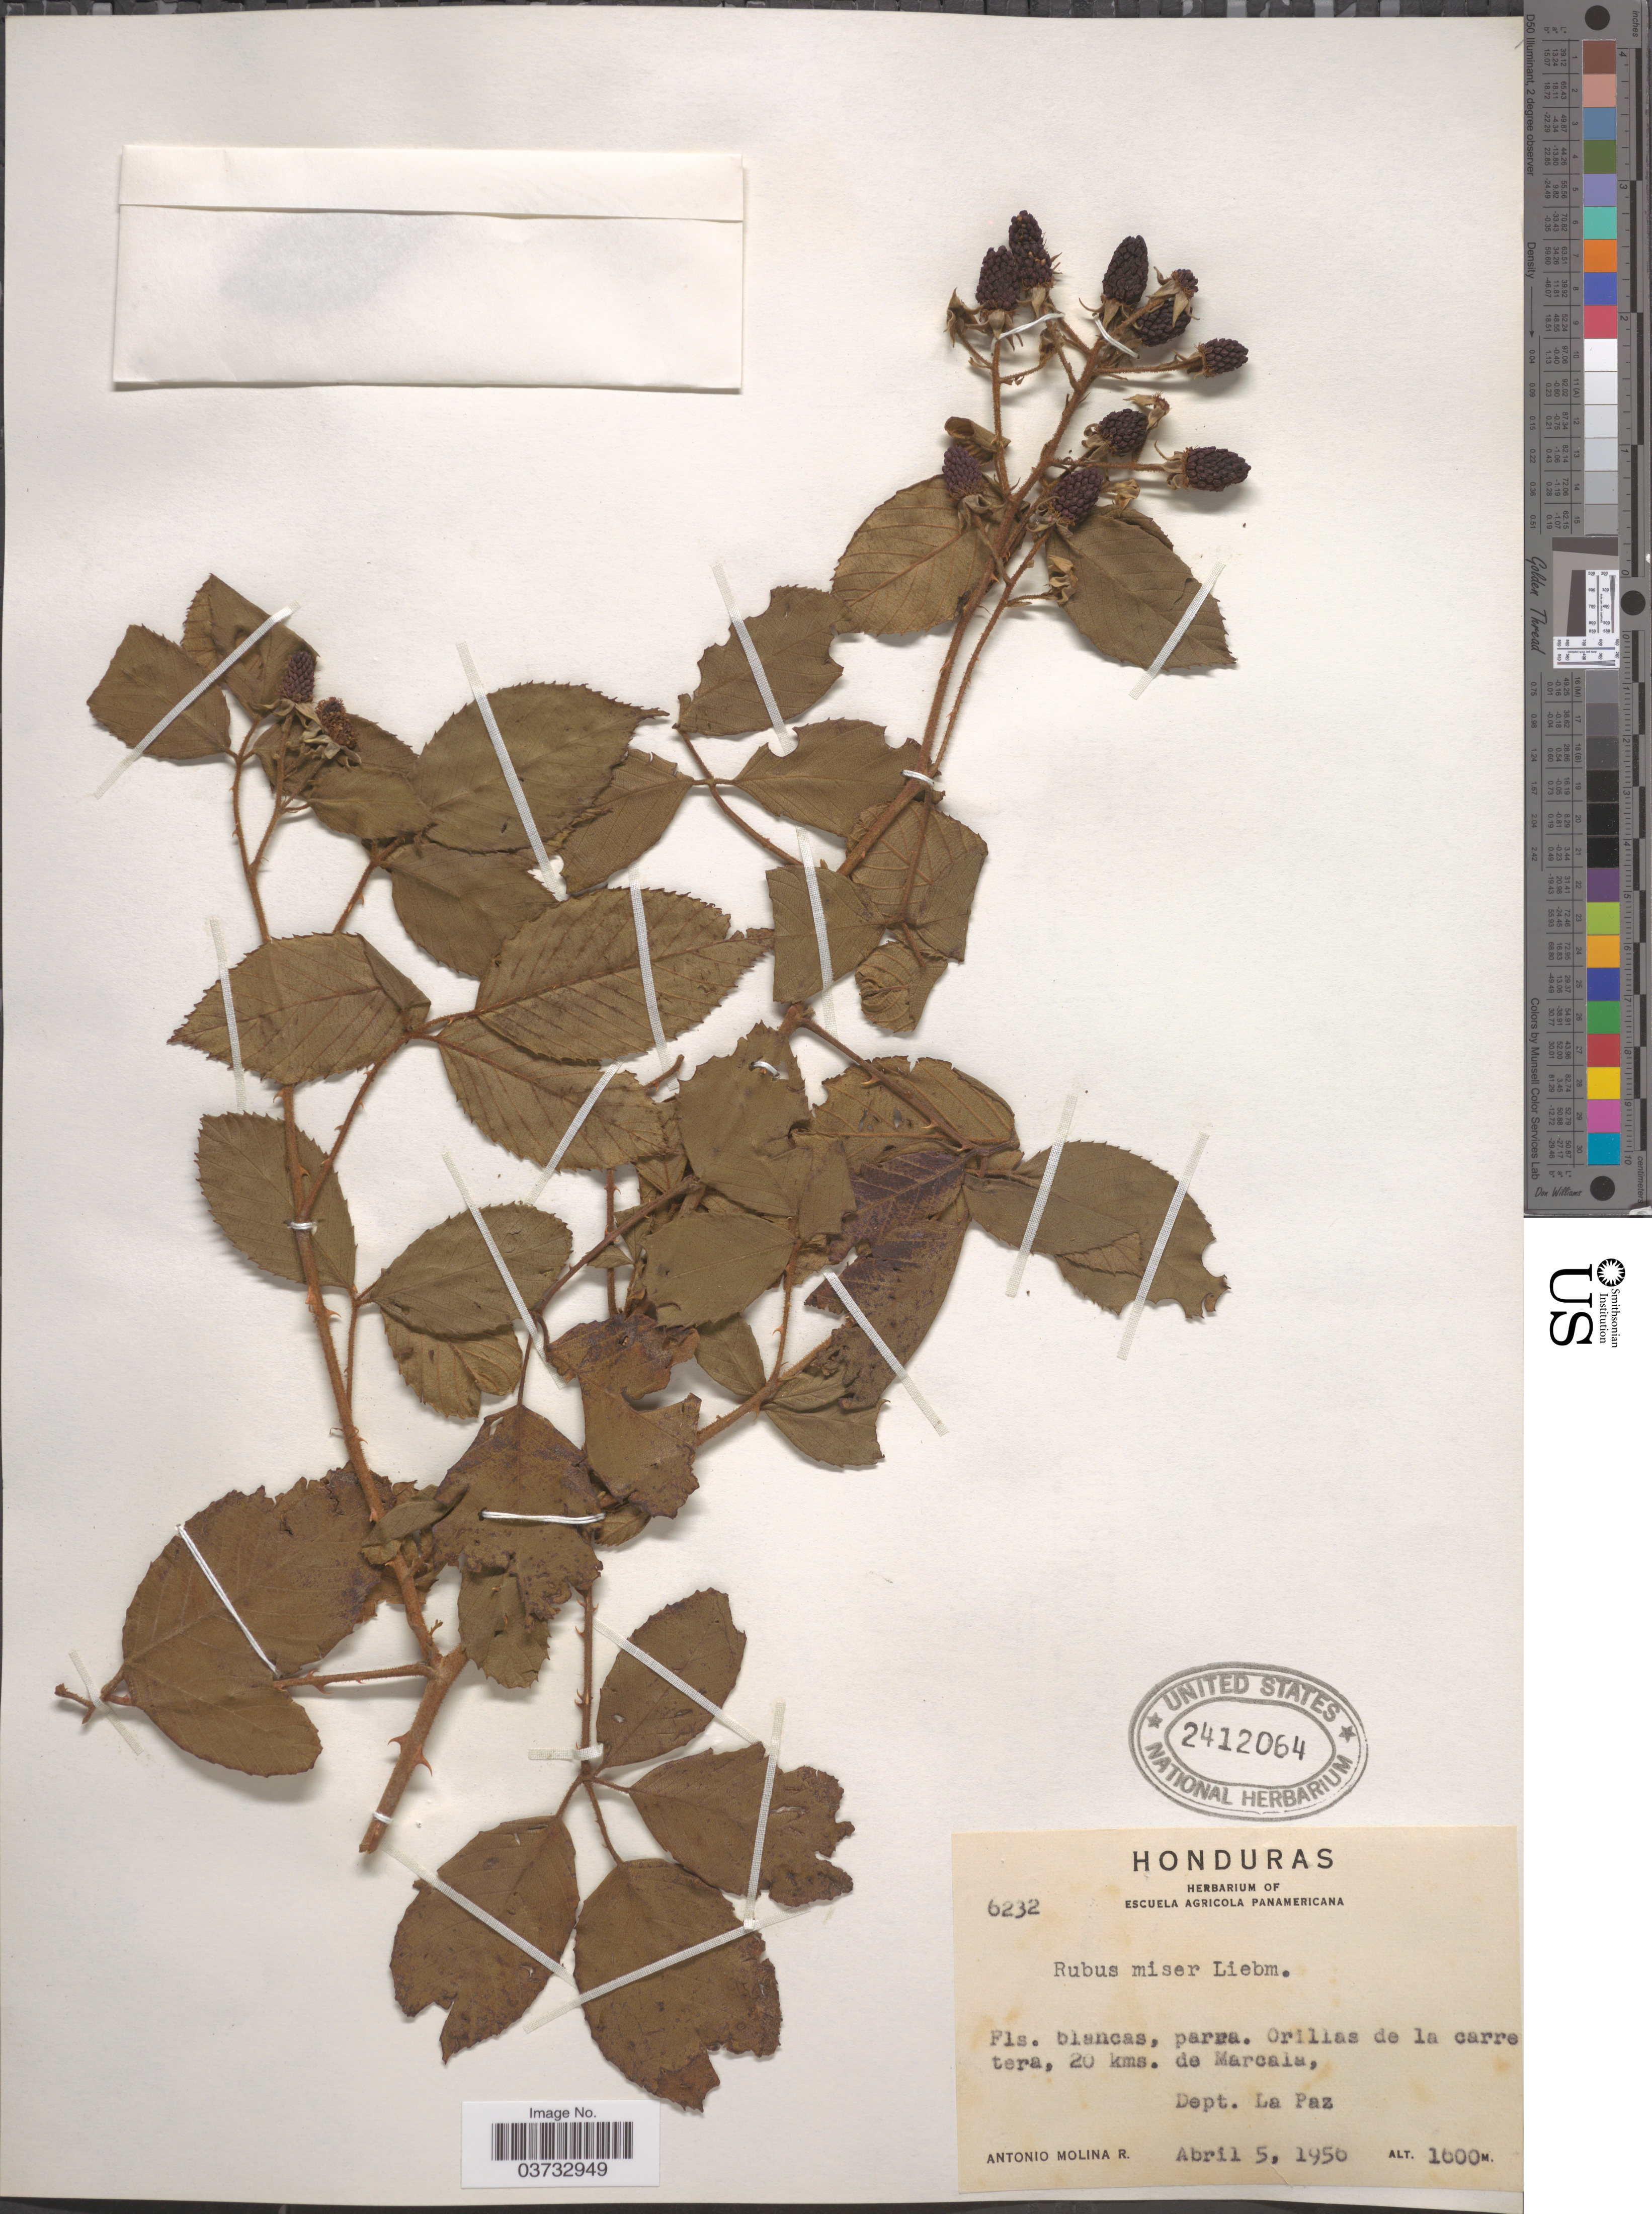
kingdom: Plantae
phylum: Tracheophyta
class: Magnoliopsida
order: Rosales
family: Rosaceae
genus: Rubus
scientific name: Rubus miser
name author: Liebm.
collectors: A. Molina R.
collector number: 6232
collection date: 1956-04-05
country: Honduras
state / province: La Paz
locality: Orillas de la carretera, 20 kms. de Marcala, Dept. La Paz.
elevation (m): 1600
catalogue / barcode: US 2412064